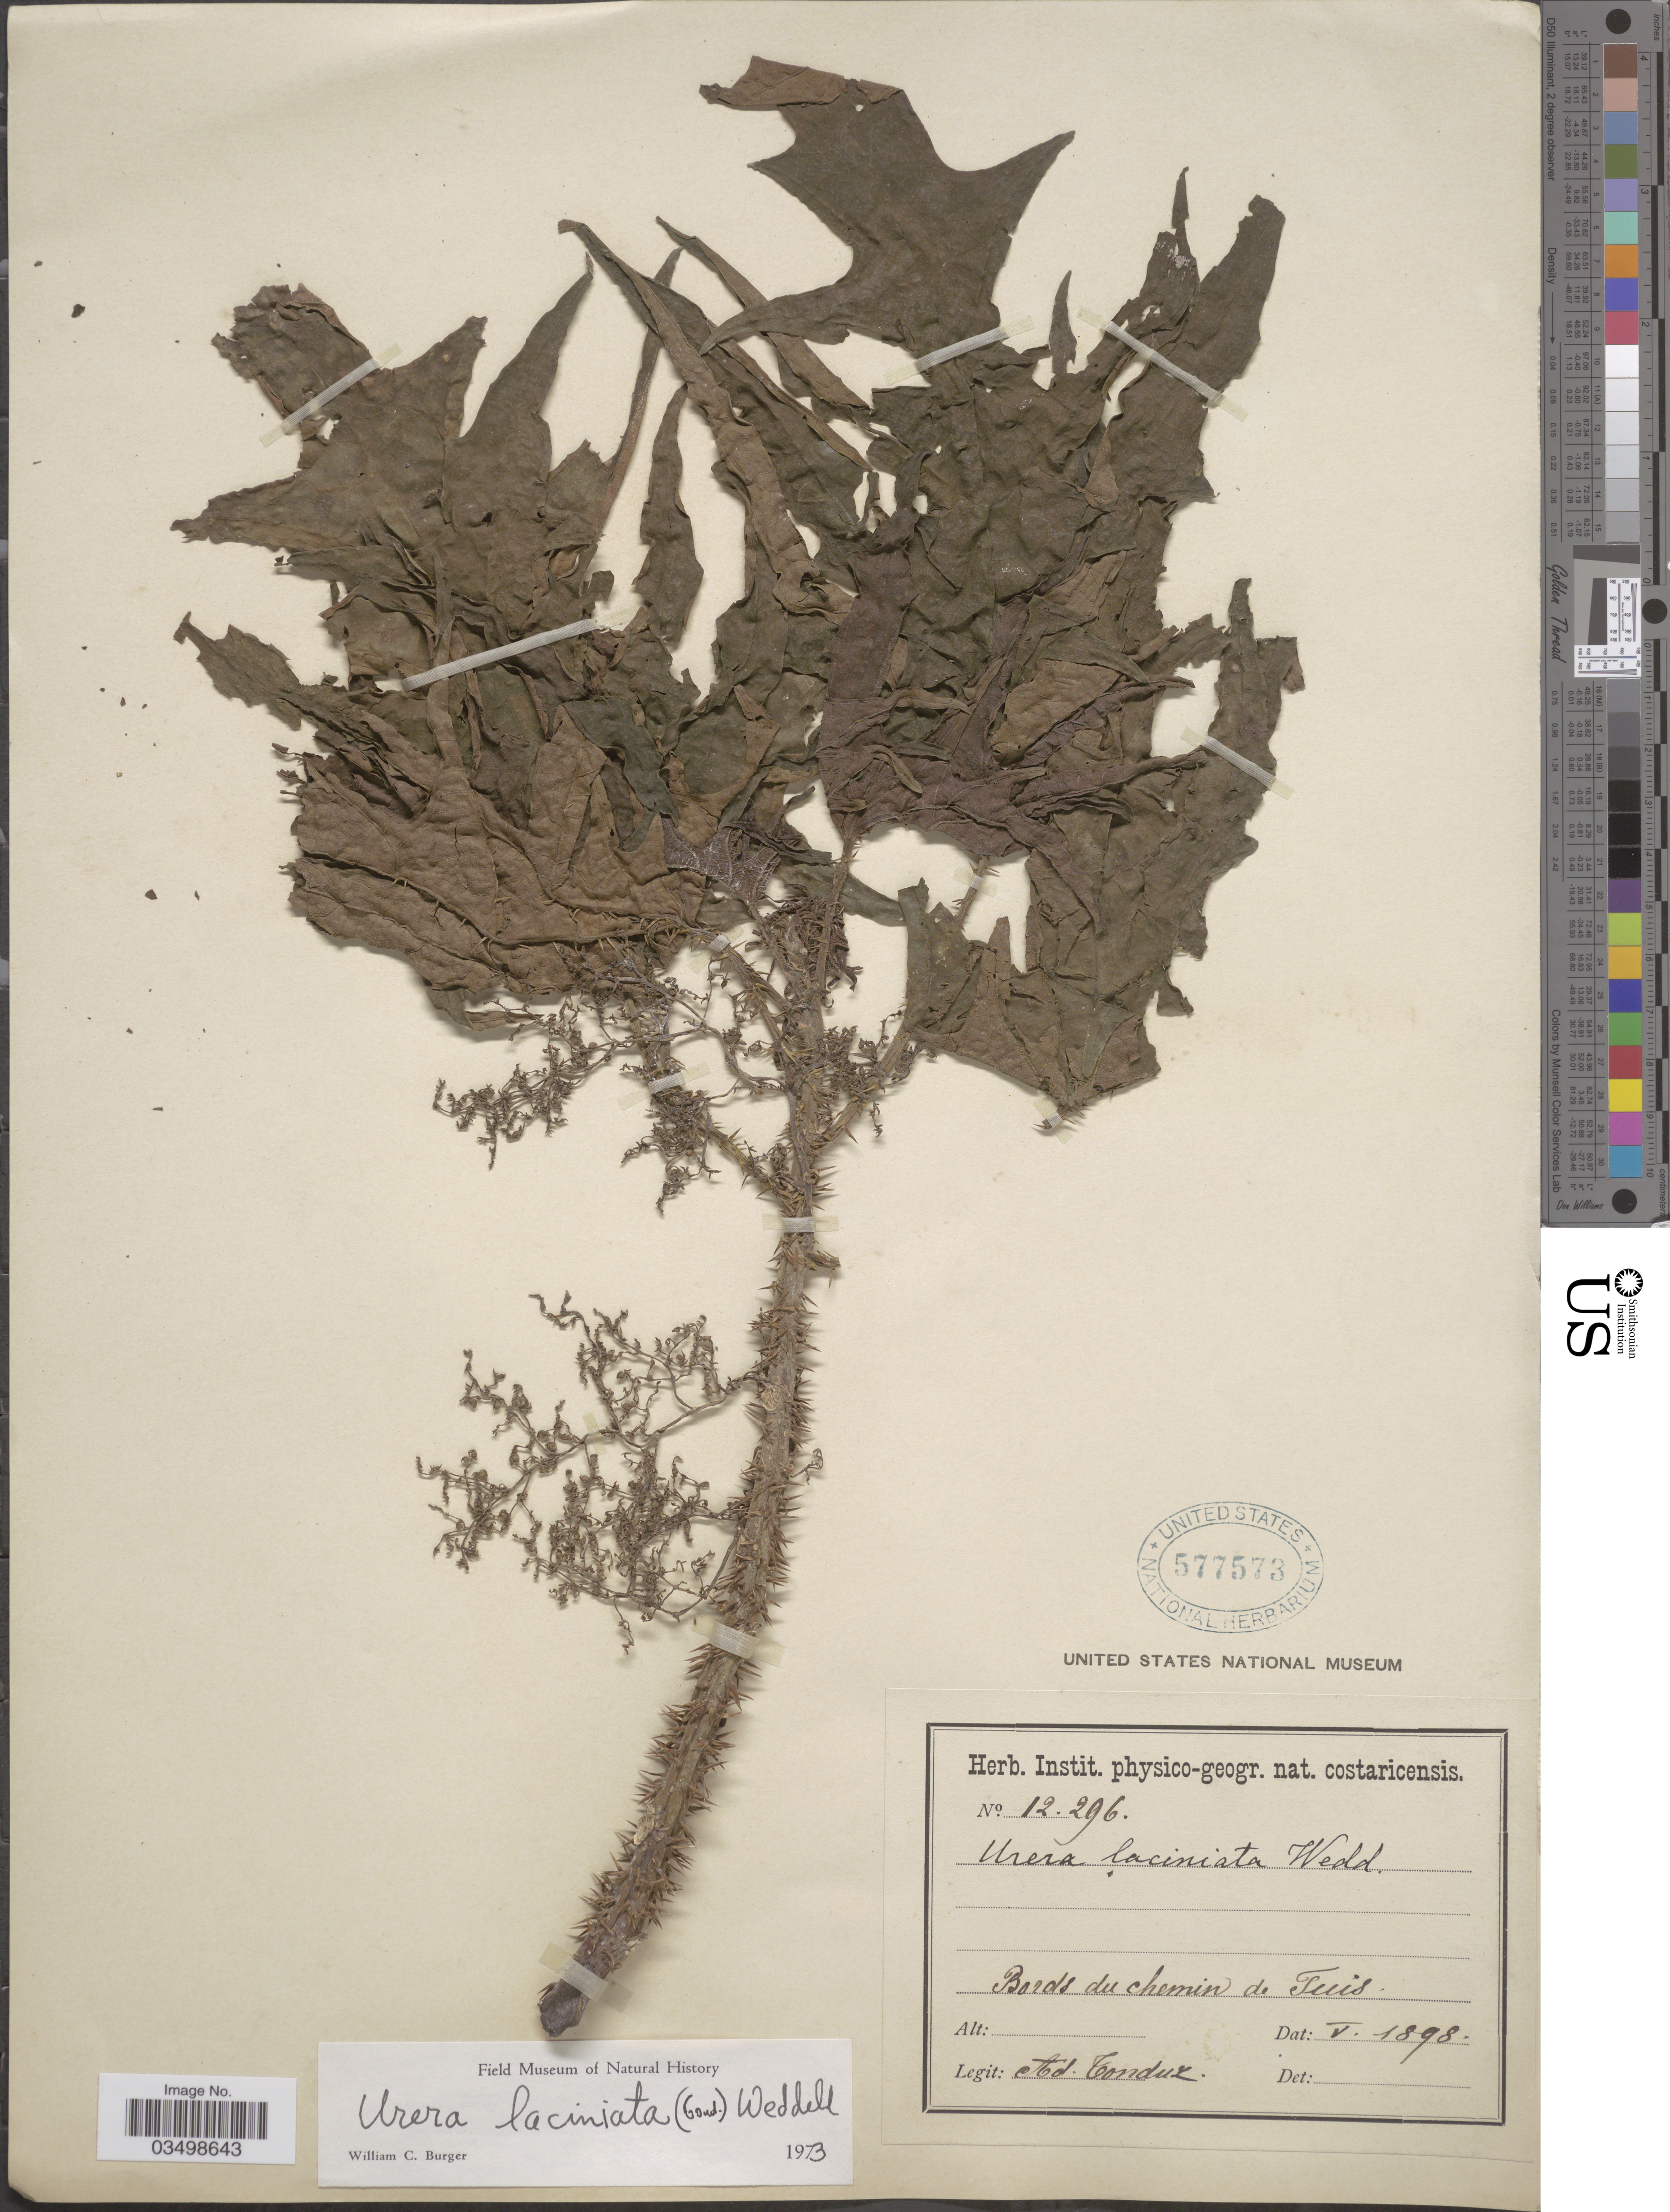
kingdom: Plantae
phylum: Tracheophyta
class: Magnoliopsida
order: Rosales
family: Urticaceae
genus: Urera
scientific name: Urera laciniata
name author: (Gaudich.) Wedd.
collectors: A. Tonduz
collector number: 12296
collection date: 1898-05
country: Costa Rica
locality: Bords du chemin de Tuis.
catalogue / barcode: US 577573